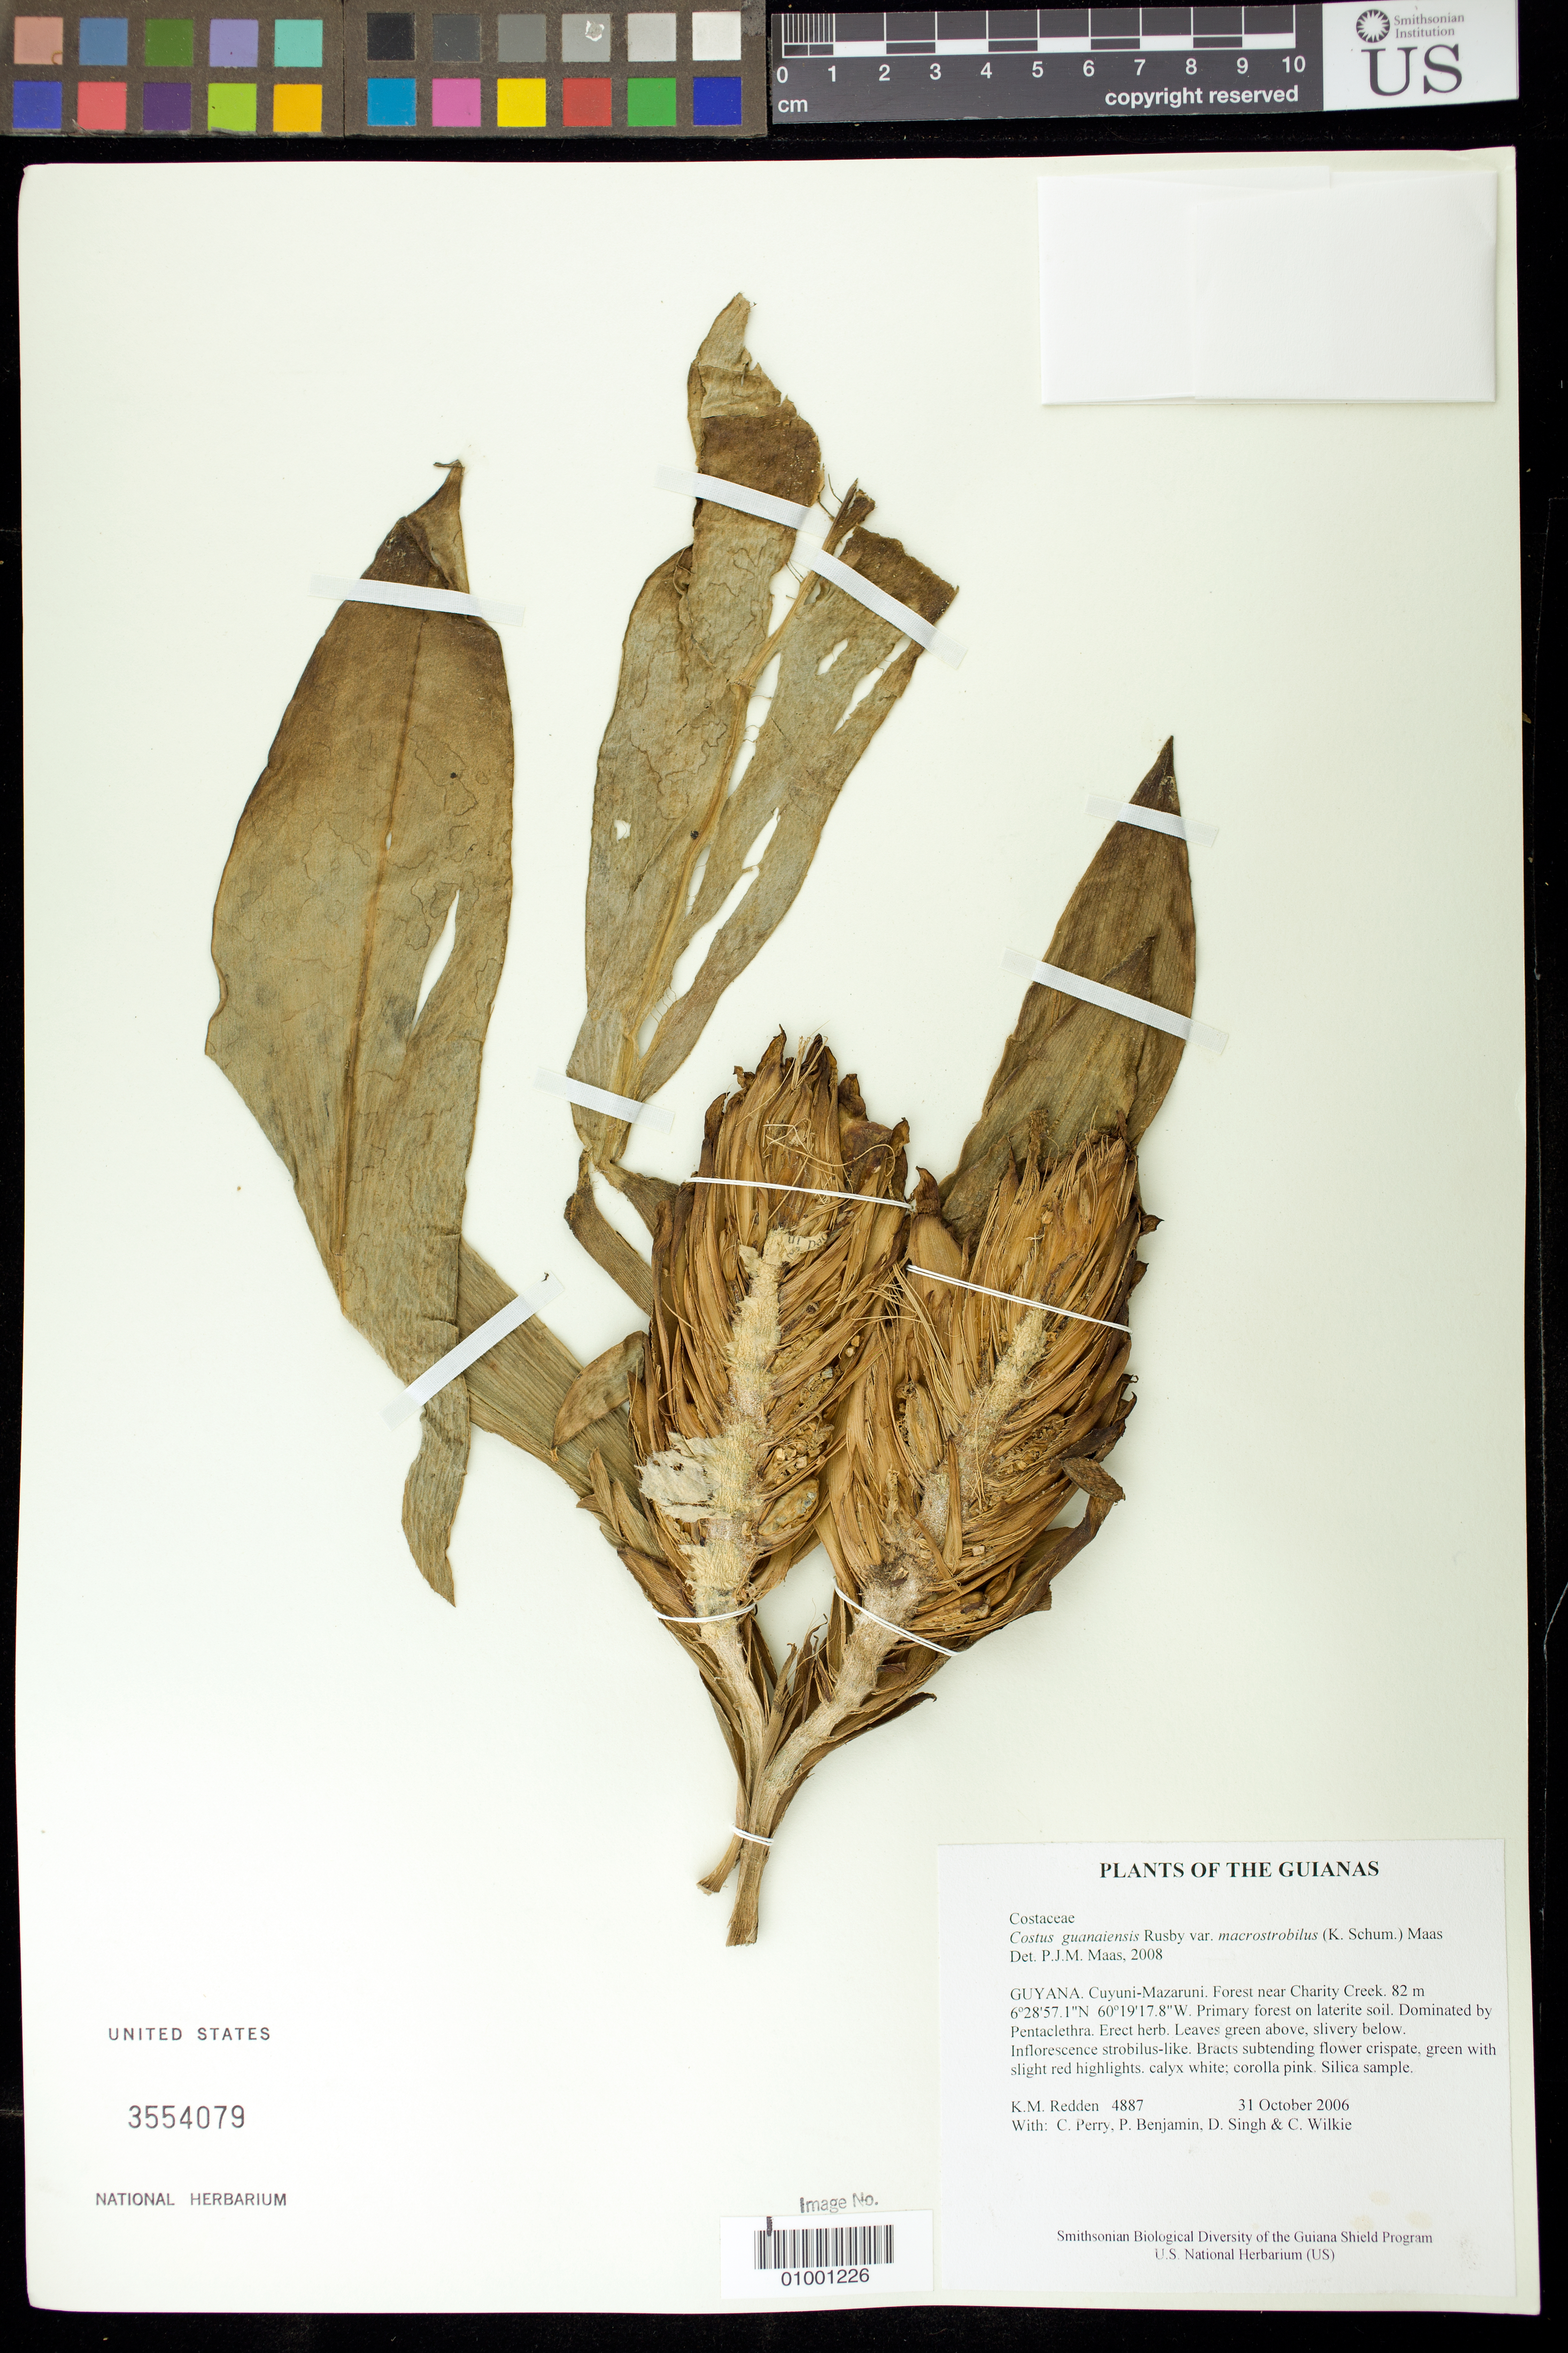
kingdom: Plantae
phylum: Tracheophyta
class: Liliopsida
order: Zingiberales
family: Costaceae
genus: Costus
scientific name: Costus guanaiensis var. macrostrobilis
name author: (K. Schum.) Maas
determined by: Maas, Paul J. M.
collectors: K. M. Redden, C. Perry, P. Benjamin, D. Singh & C. Wilkie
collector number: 4887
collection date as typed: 31 October 2006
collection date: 2006-10-31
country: Guyana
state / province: Cuyuni-Mazaruni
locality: Forest near Charity Creek.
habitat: Primary forest on laterite soil. Dominated by Pentaclethra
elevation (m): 82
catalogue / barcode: US 3554079